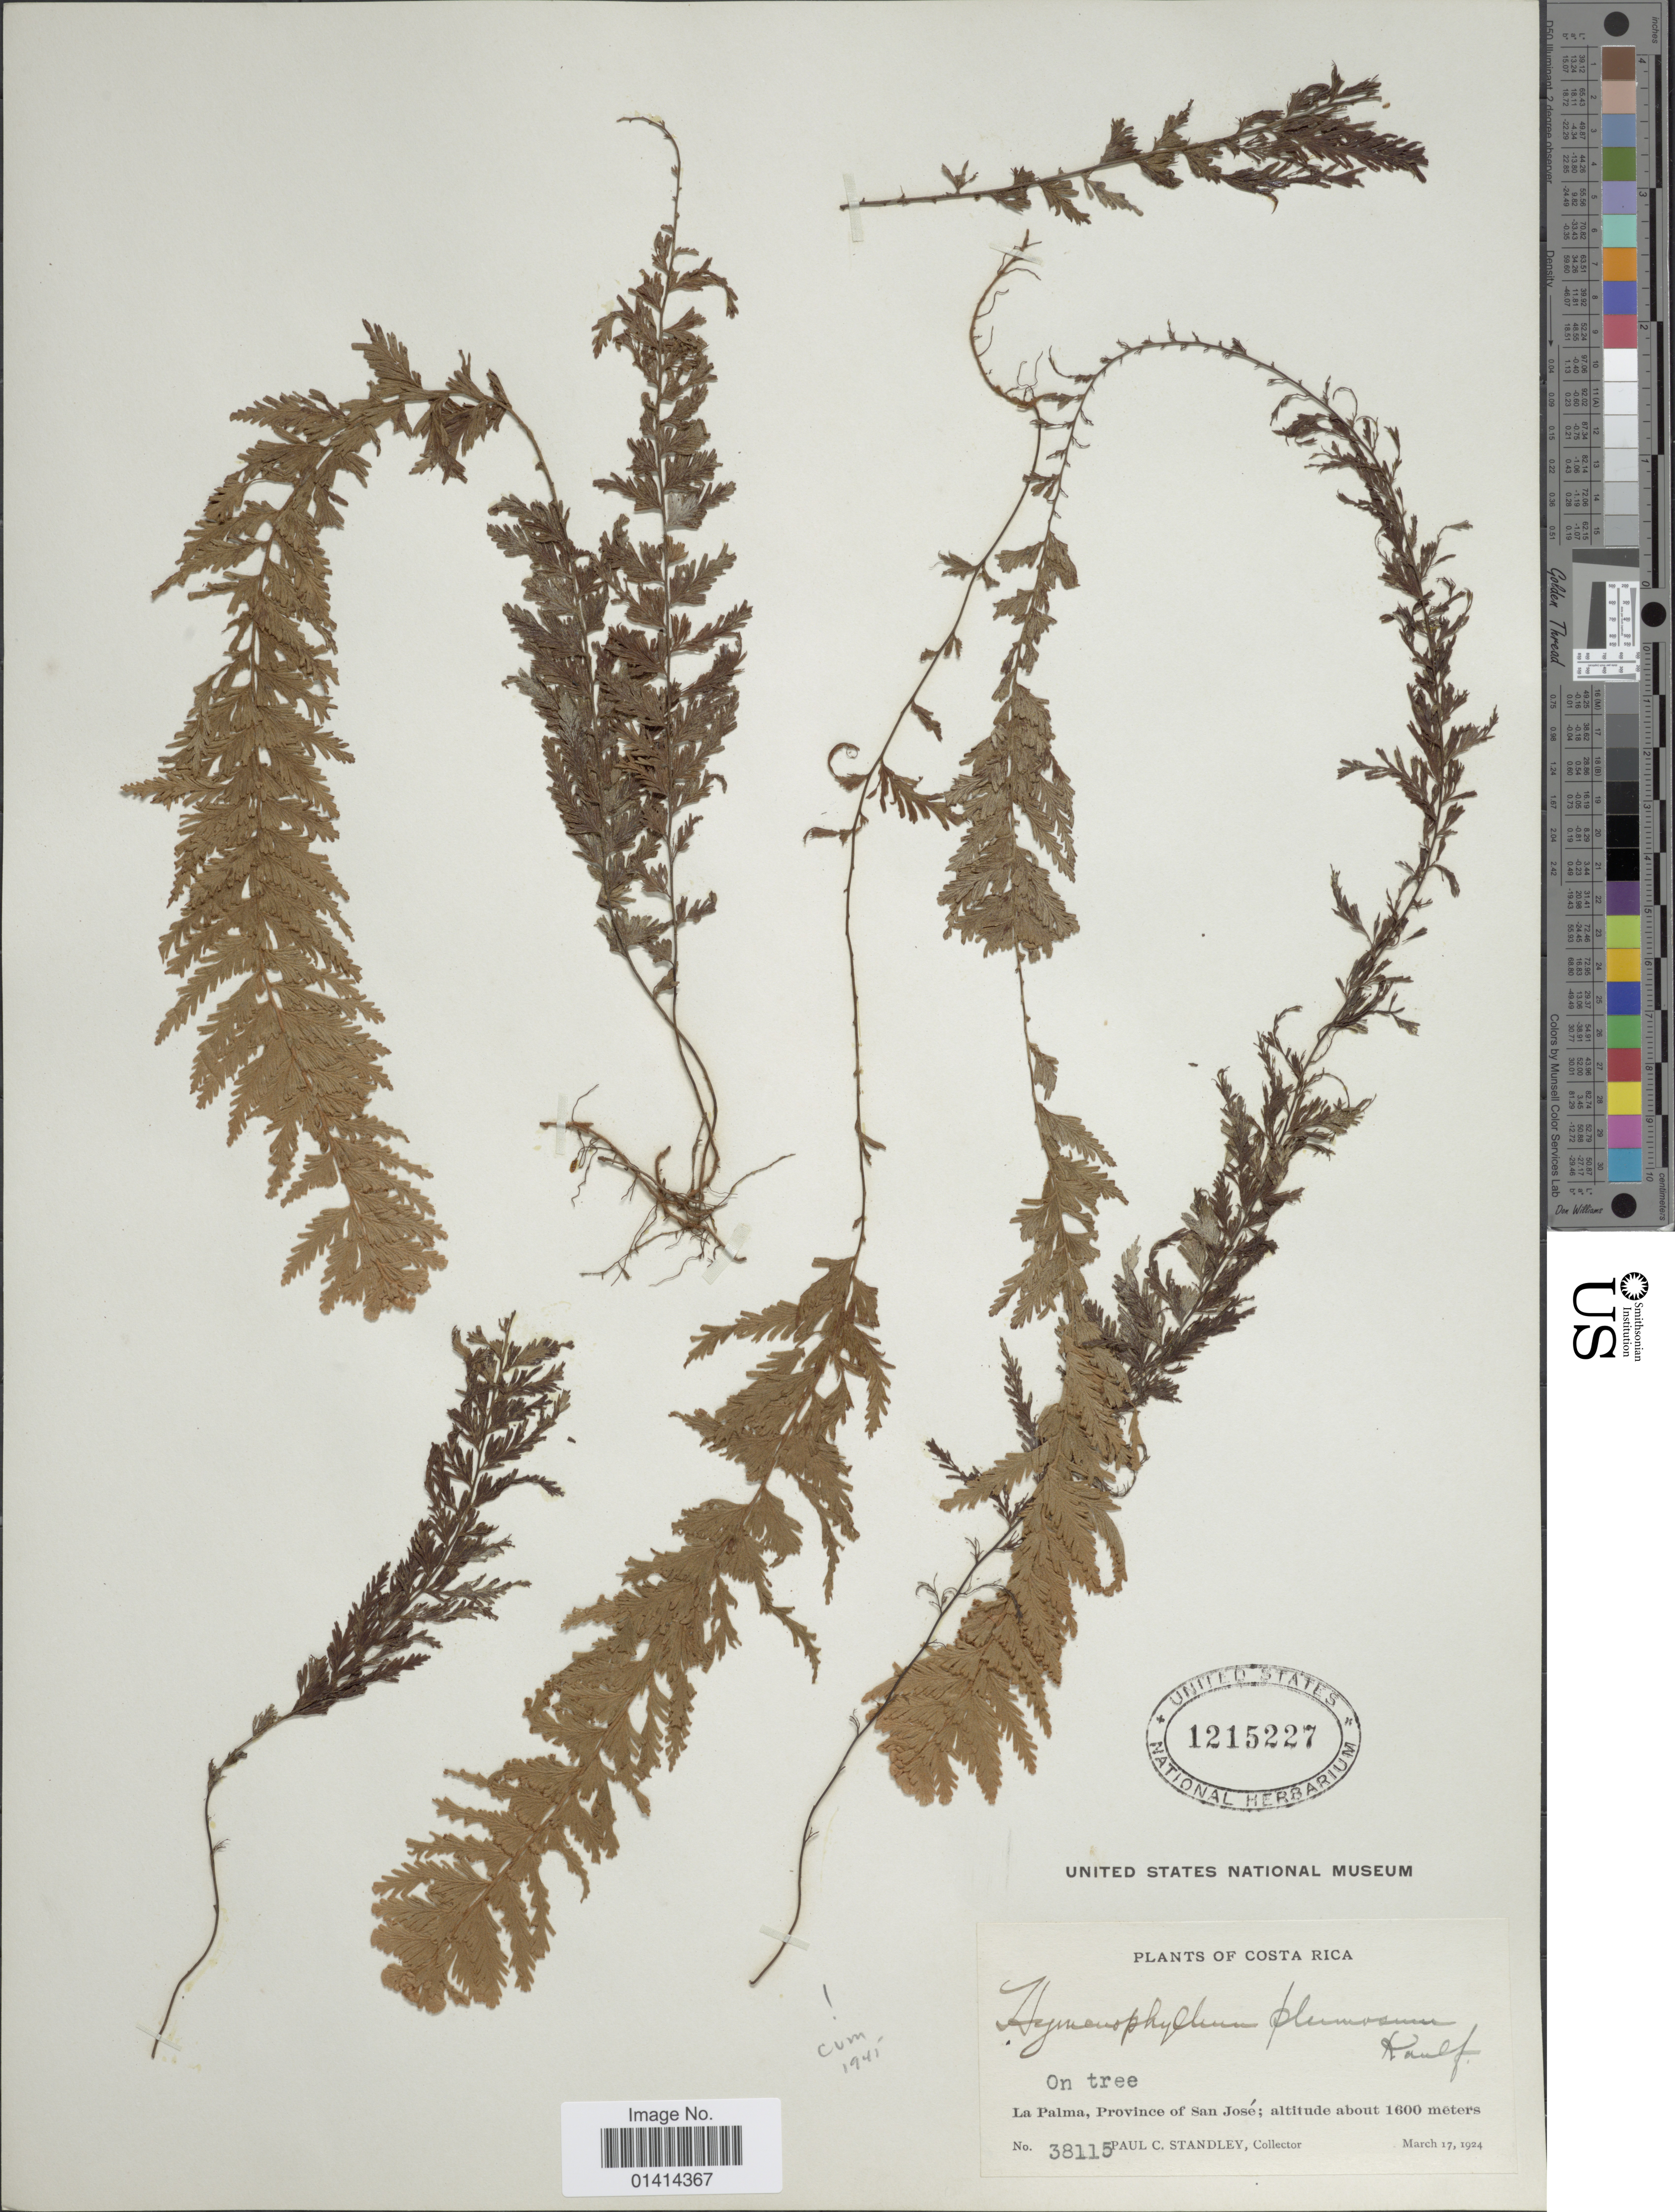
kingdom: Plantae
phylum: Tracheophyta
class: Polypodiopsida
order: Hymenophyllales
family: Hymenophyllaceae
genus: Hymenophyllum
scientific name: Hymenophyllum plumosum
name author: Kaulf.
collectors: P. C. Standley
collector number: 38115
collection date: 1924-03-17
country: Costa Rica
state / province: San José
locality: La Palma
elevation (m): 1600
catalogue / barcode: US 1215227